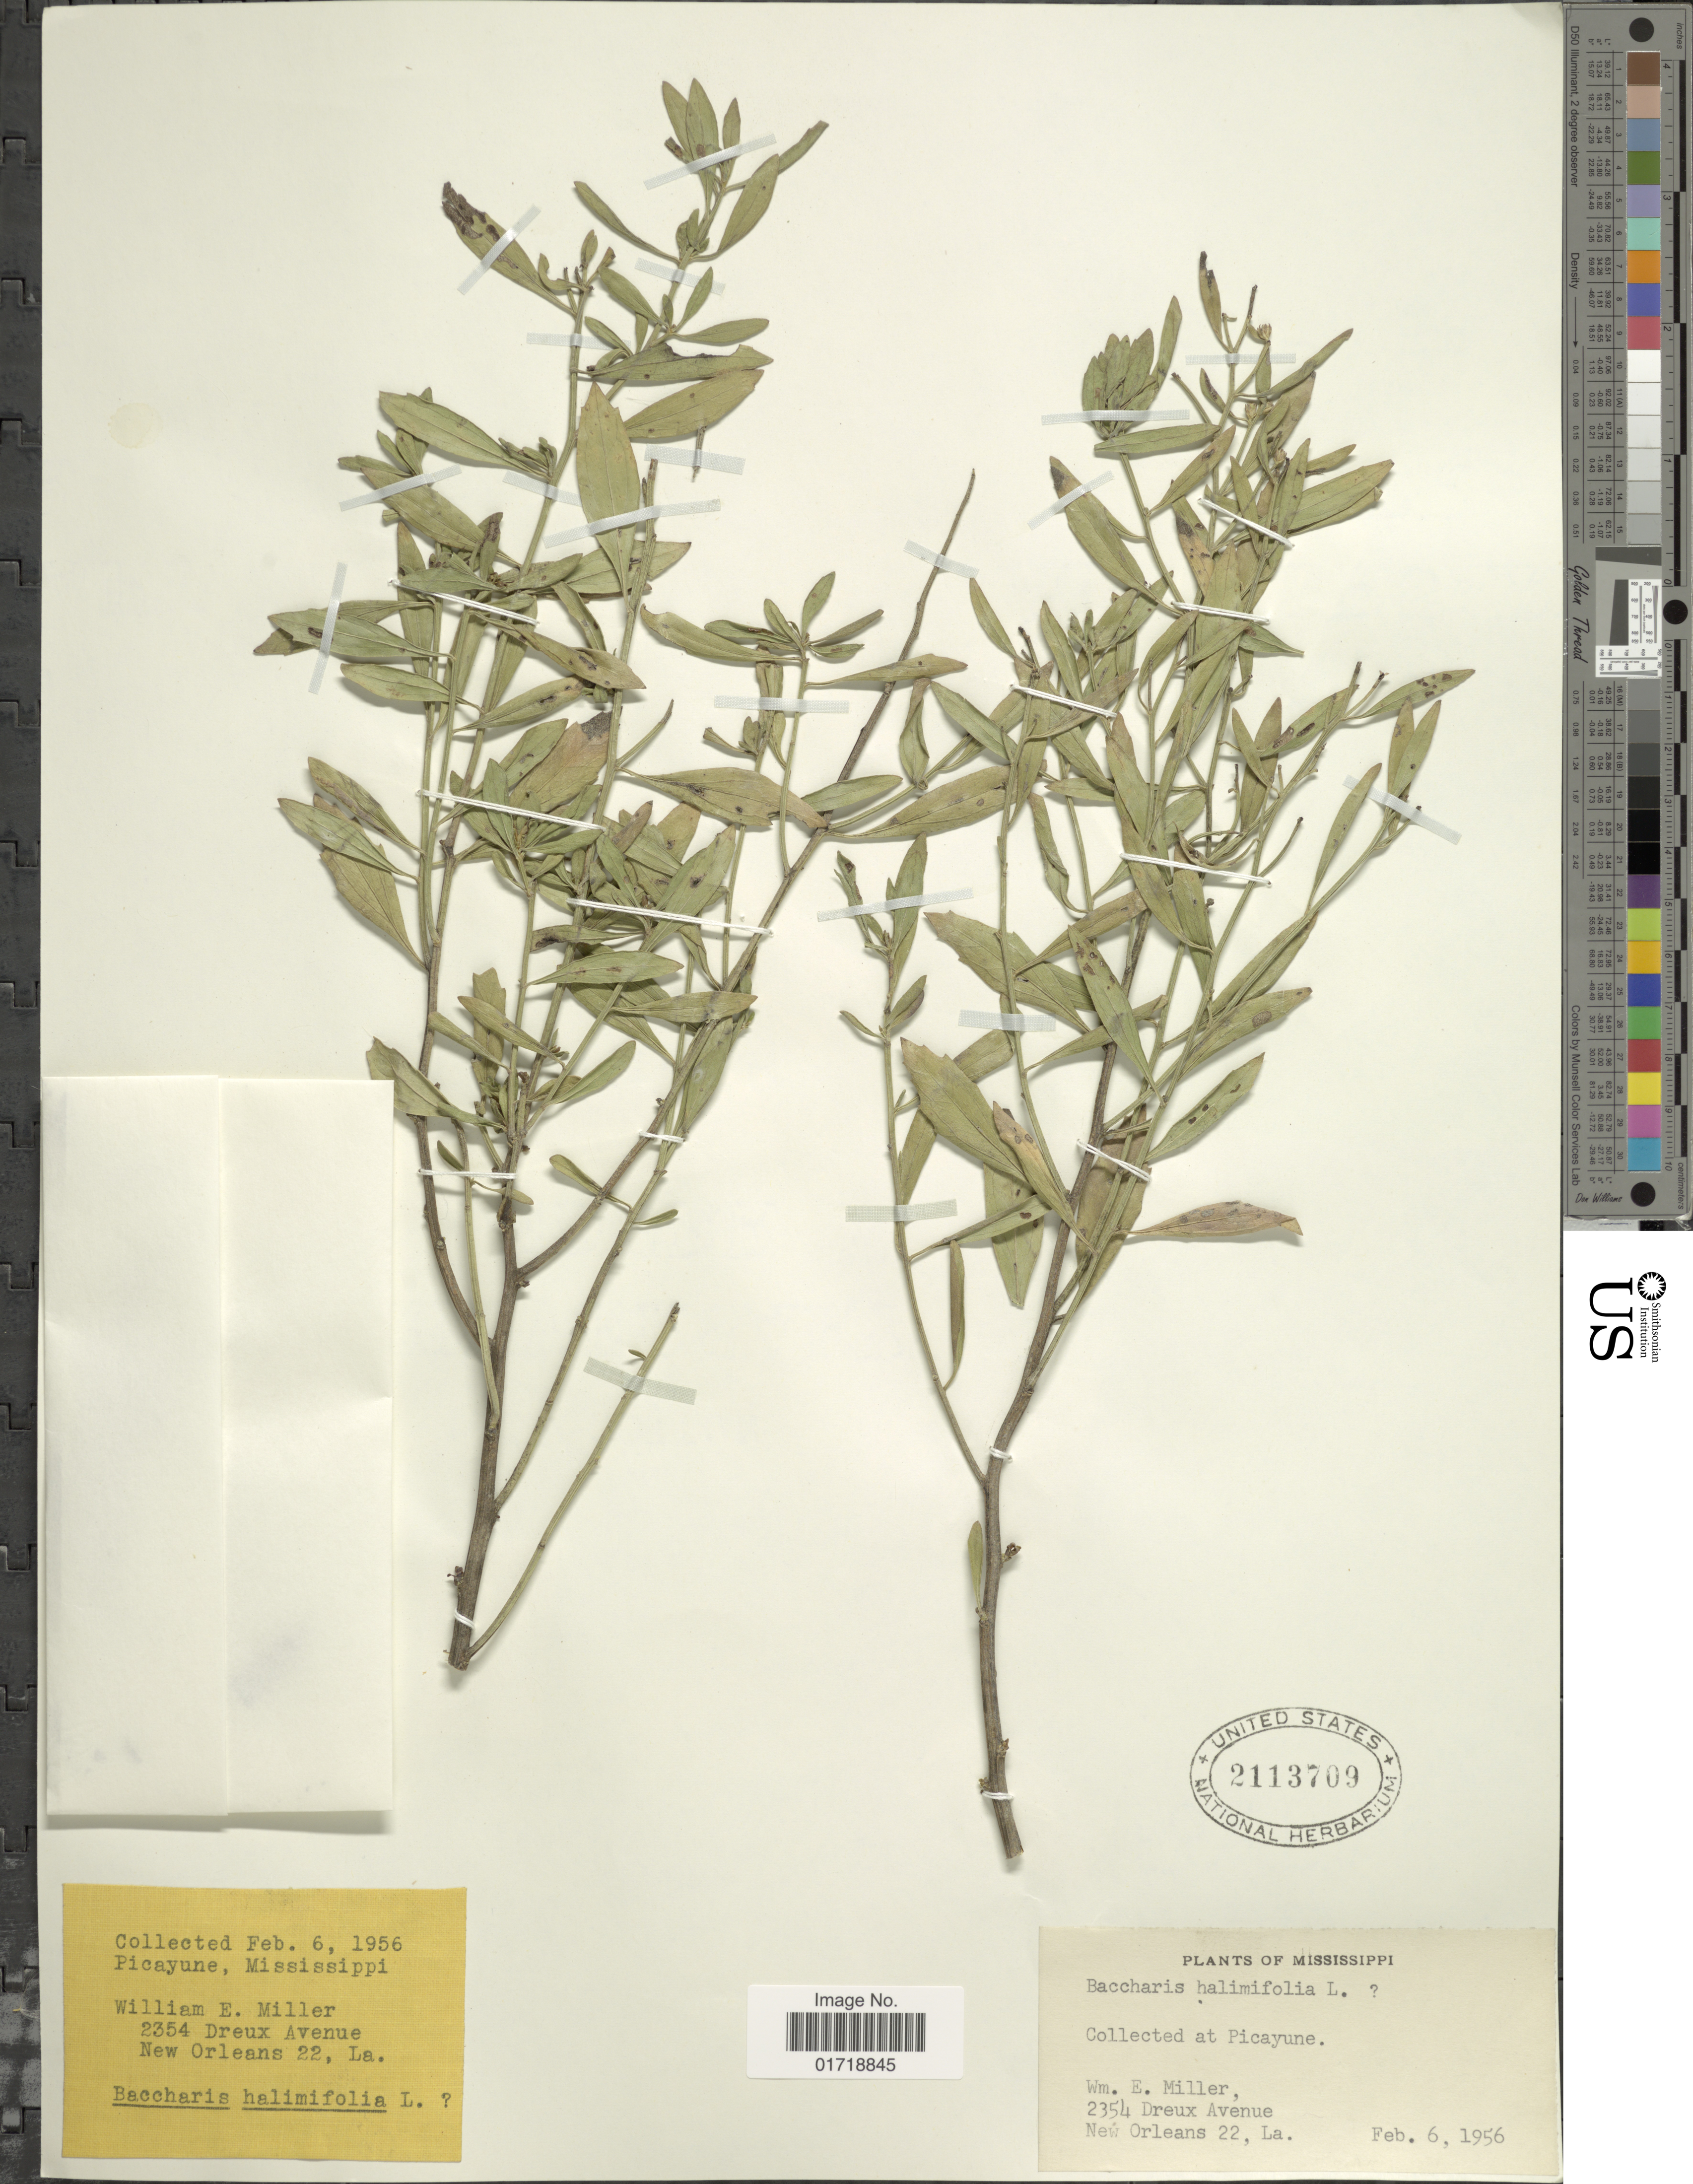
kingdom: Plantae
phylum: Tracheophyta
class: Magnoliopsida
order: Asterales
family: Asteraceae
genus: Baccharis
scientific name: Baccharis halimifolia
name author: L.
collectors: W. E. Miller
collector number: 2354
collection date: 1956-02-06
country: United States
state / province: Mississippi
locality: At Picayune, Dreux Avenue, new Orleans 22, La.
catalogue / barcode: US 2113709